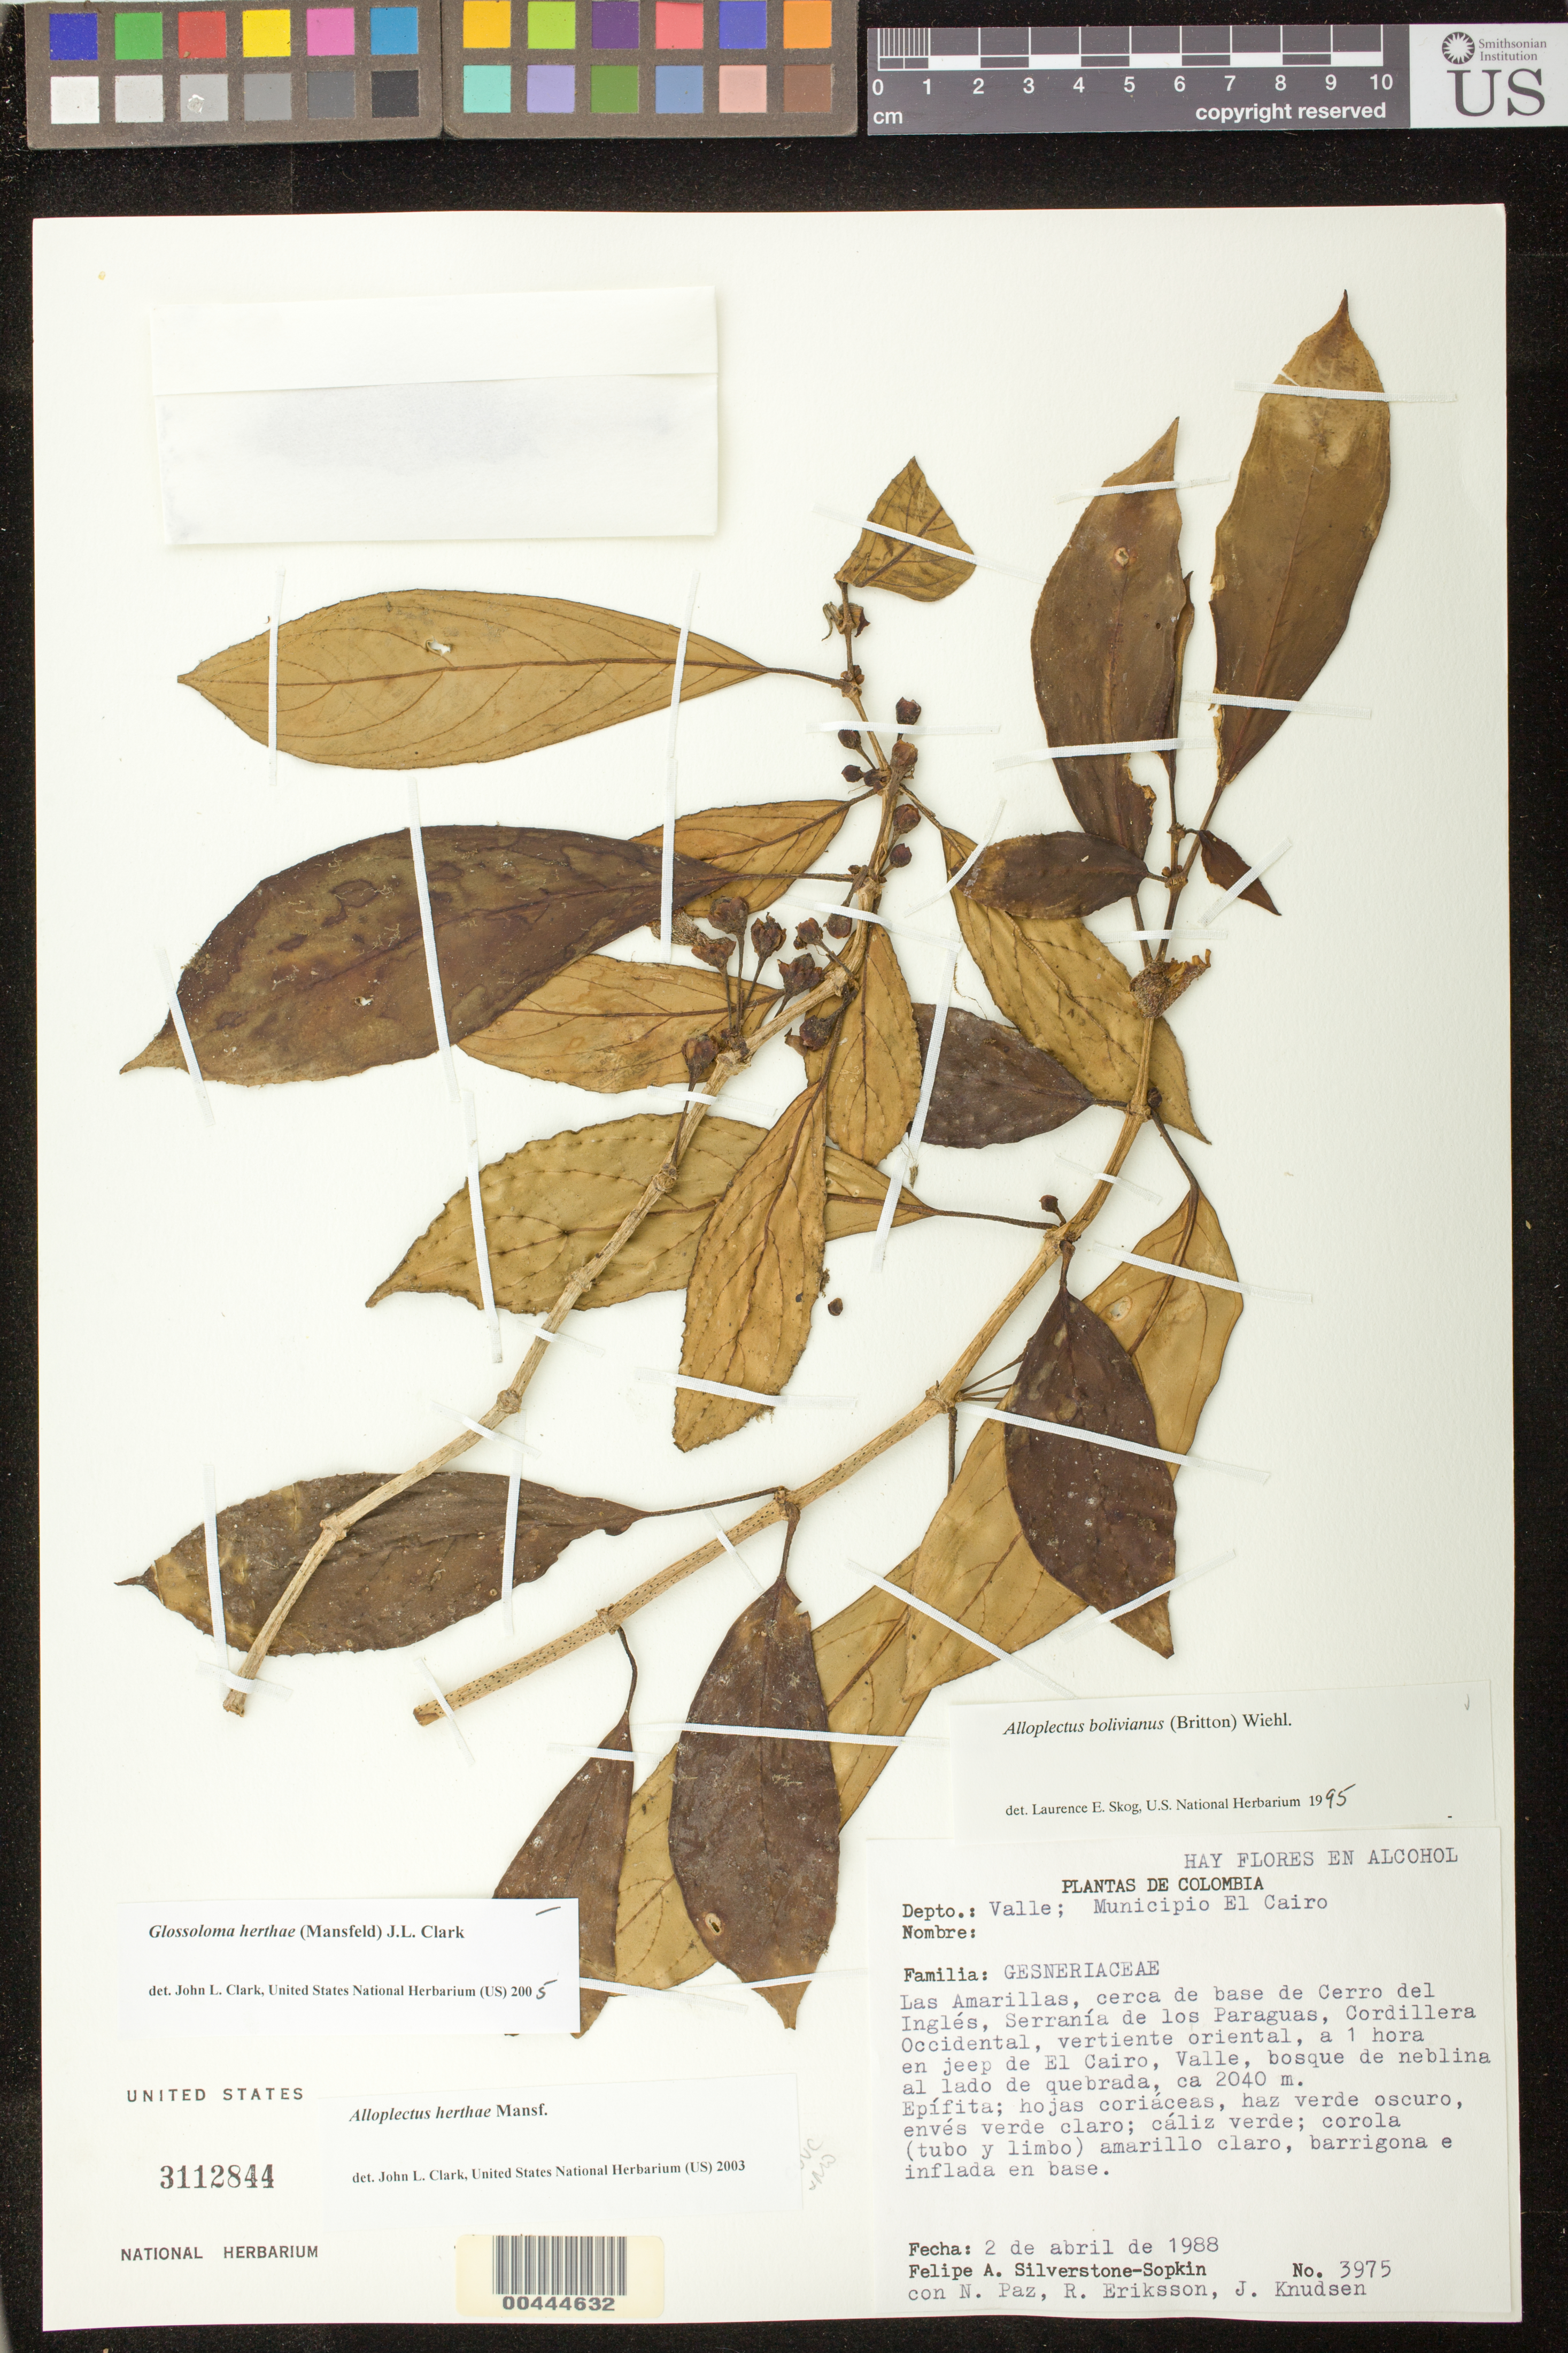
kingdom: Plantae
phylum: Tracheophyta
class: Magnoliopsida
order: Lamiales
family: Gesneriaceae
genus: Glossoloma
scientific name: Glossoloma herthae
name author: (Mansf.) J.L. Clark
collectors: P. A. Silverstone-Sopkin, N. Paz, R. Eriksson & J. Knudsen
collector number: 3975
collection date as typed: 02 Apr 1988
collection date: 1988-04-02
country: Colombia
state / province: Valle del Cauca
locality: Mpio. El Cairo; Las Amarillas, cerca de base de Cerro del Inglés, Serranía de los Paraguas, Cordillera Occidental, vertiente oriental, a 1 hora en jeep de El Cairo, Valle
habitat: bosque de neblina al lado de quebrada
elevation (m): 2040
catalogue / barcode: US 3112844